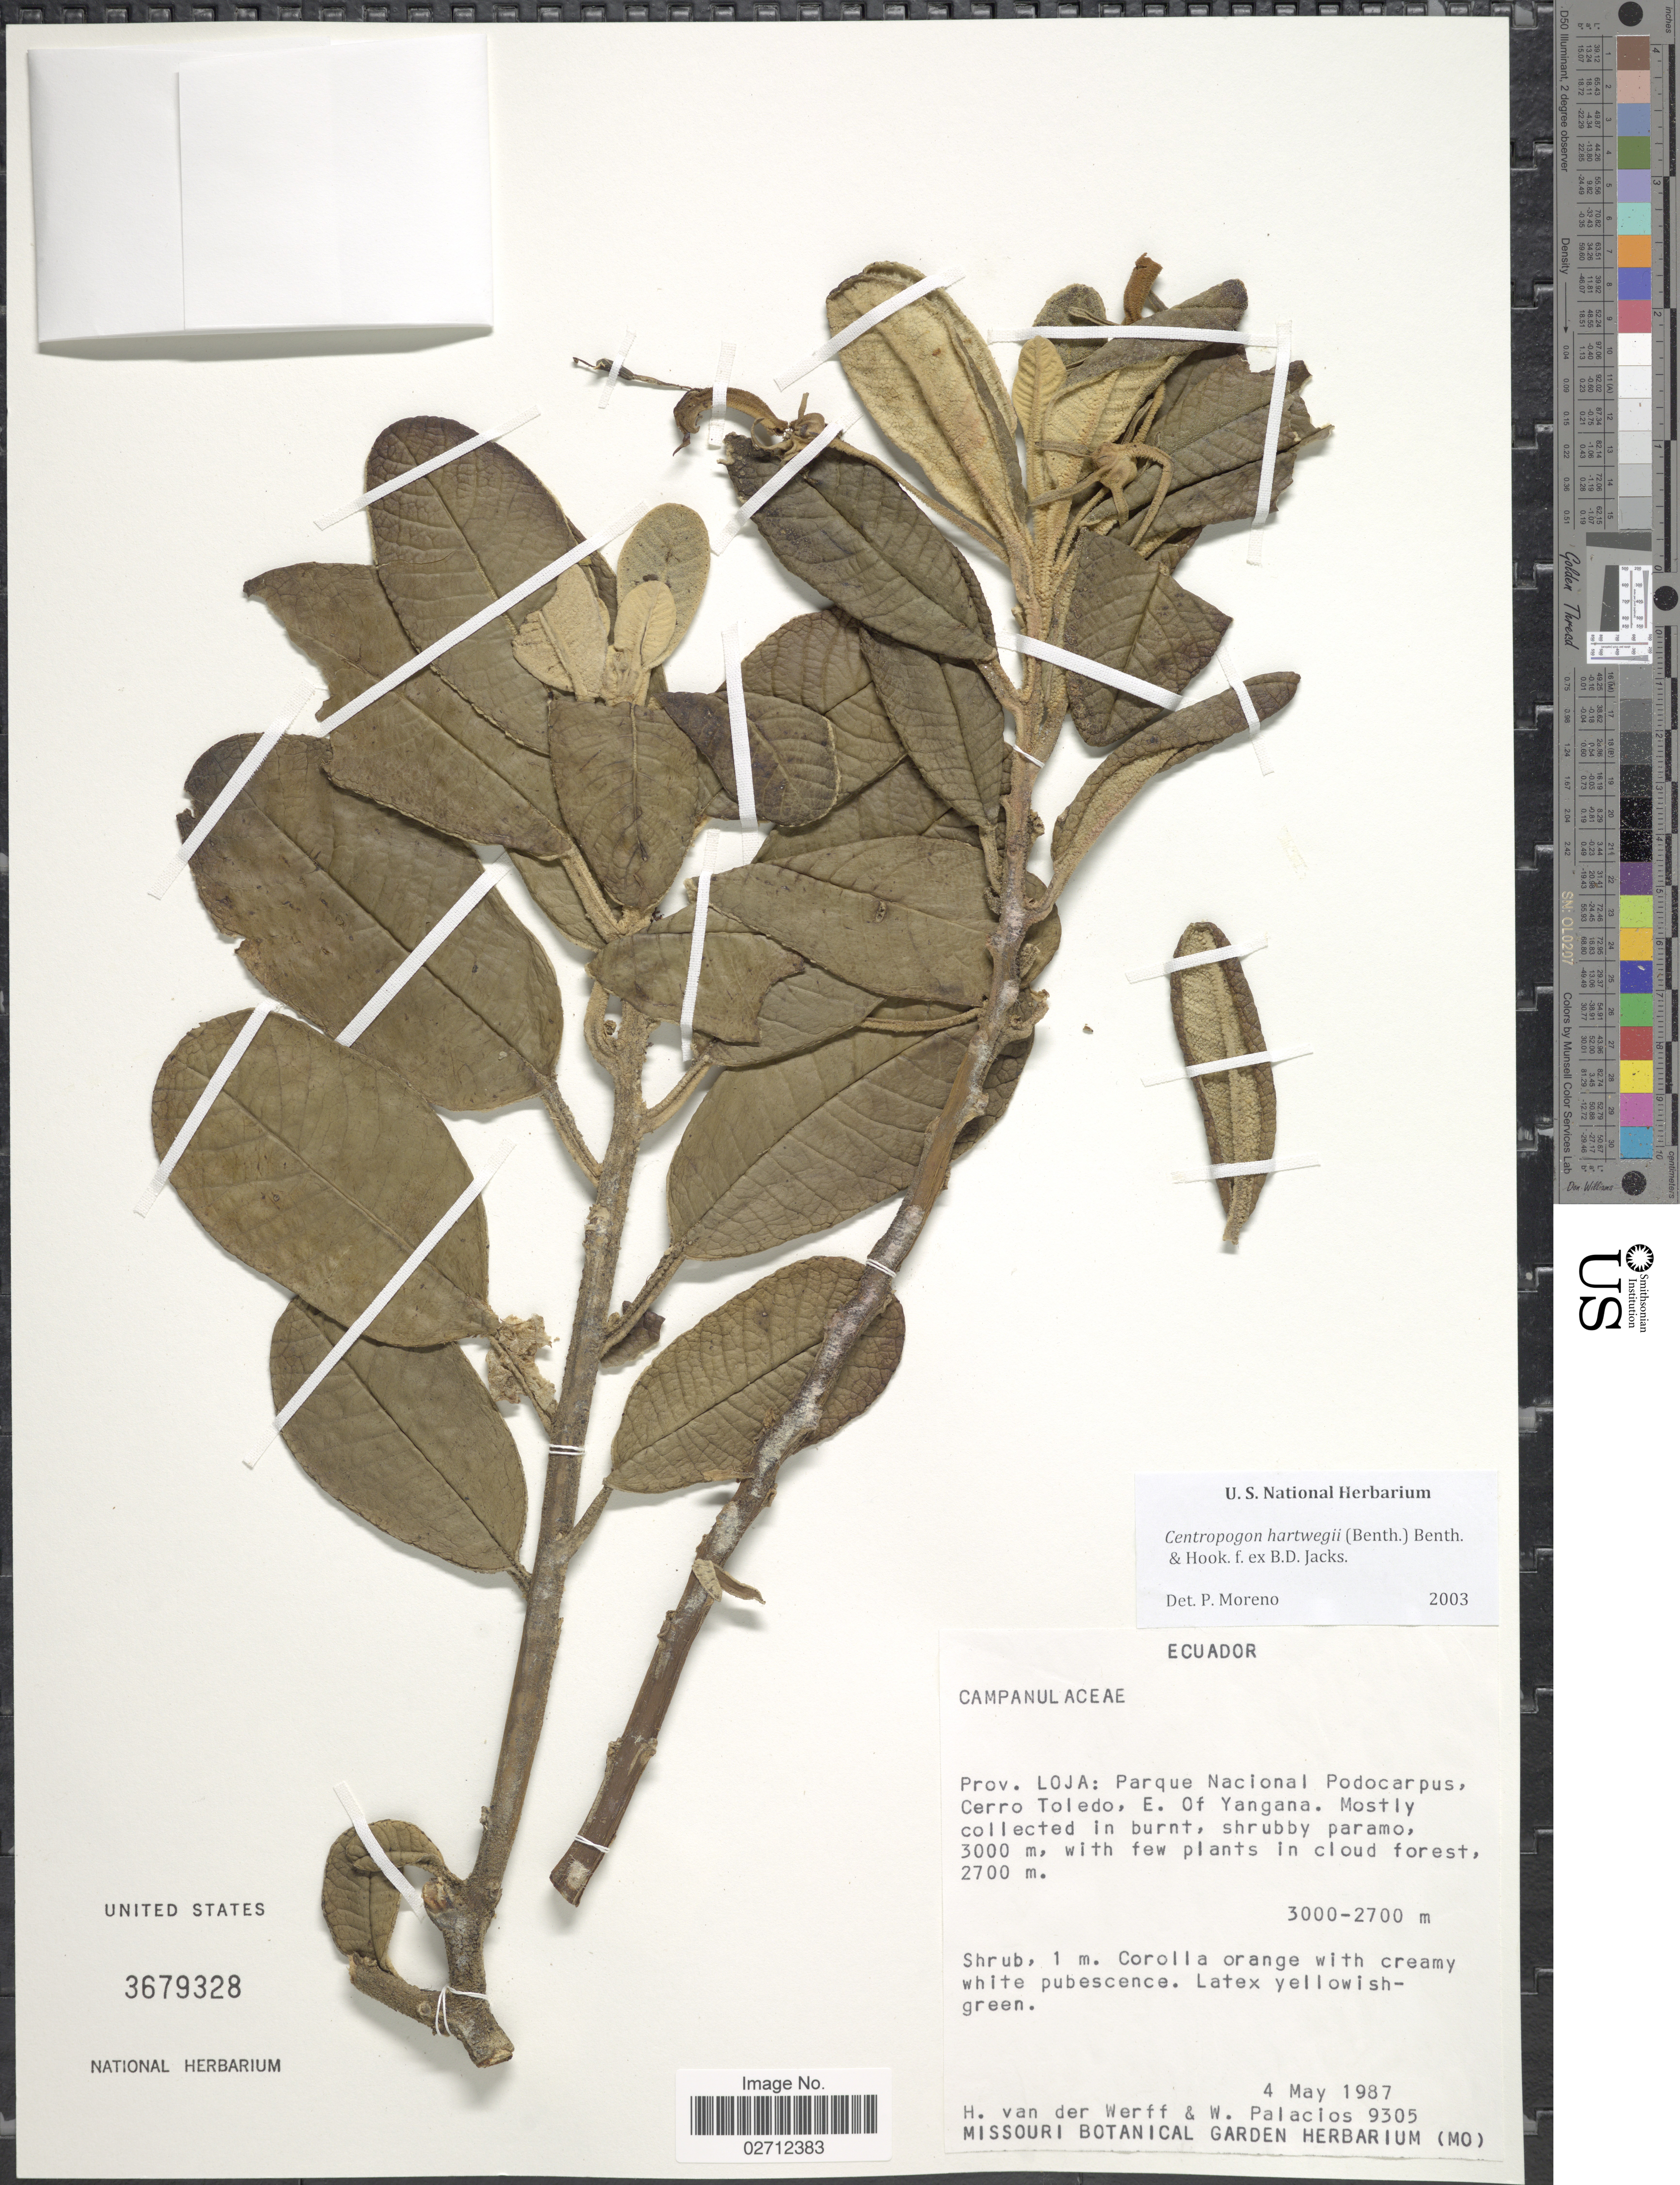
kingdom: Plantae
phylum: Tracheophyta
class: Magnoliopsida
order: Asterales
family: Campanulaceae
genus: Centropogon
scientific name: Centropogon hartwegii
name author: (Benth.) Benth. & Hook. f. ex B.D. Jacks.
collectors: H. van der Werff & W. Palacios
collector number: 9305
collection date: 1987-05-04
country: Ecuador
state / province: Loja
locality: Parque Nacional Podocarpus, Cerro Toledo, E of Yangana.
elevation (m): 2700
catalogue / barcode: US 3679328